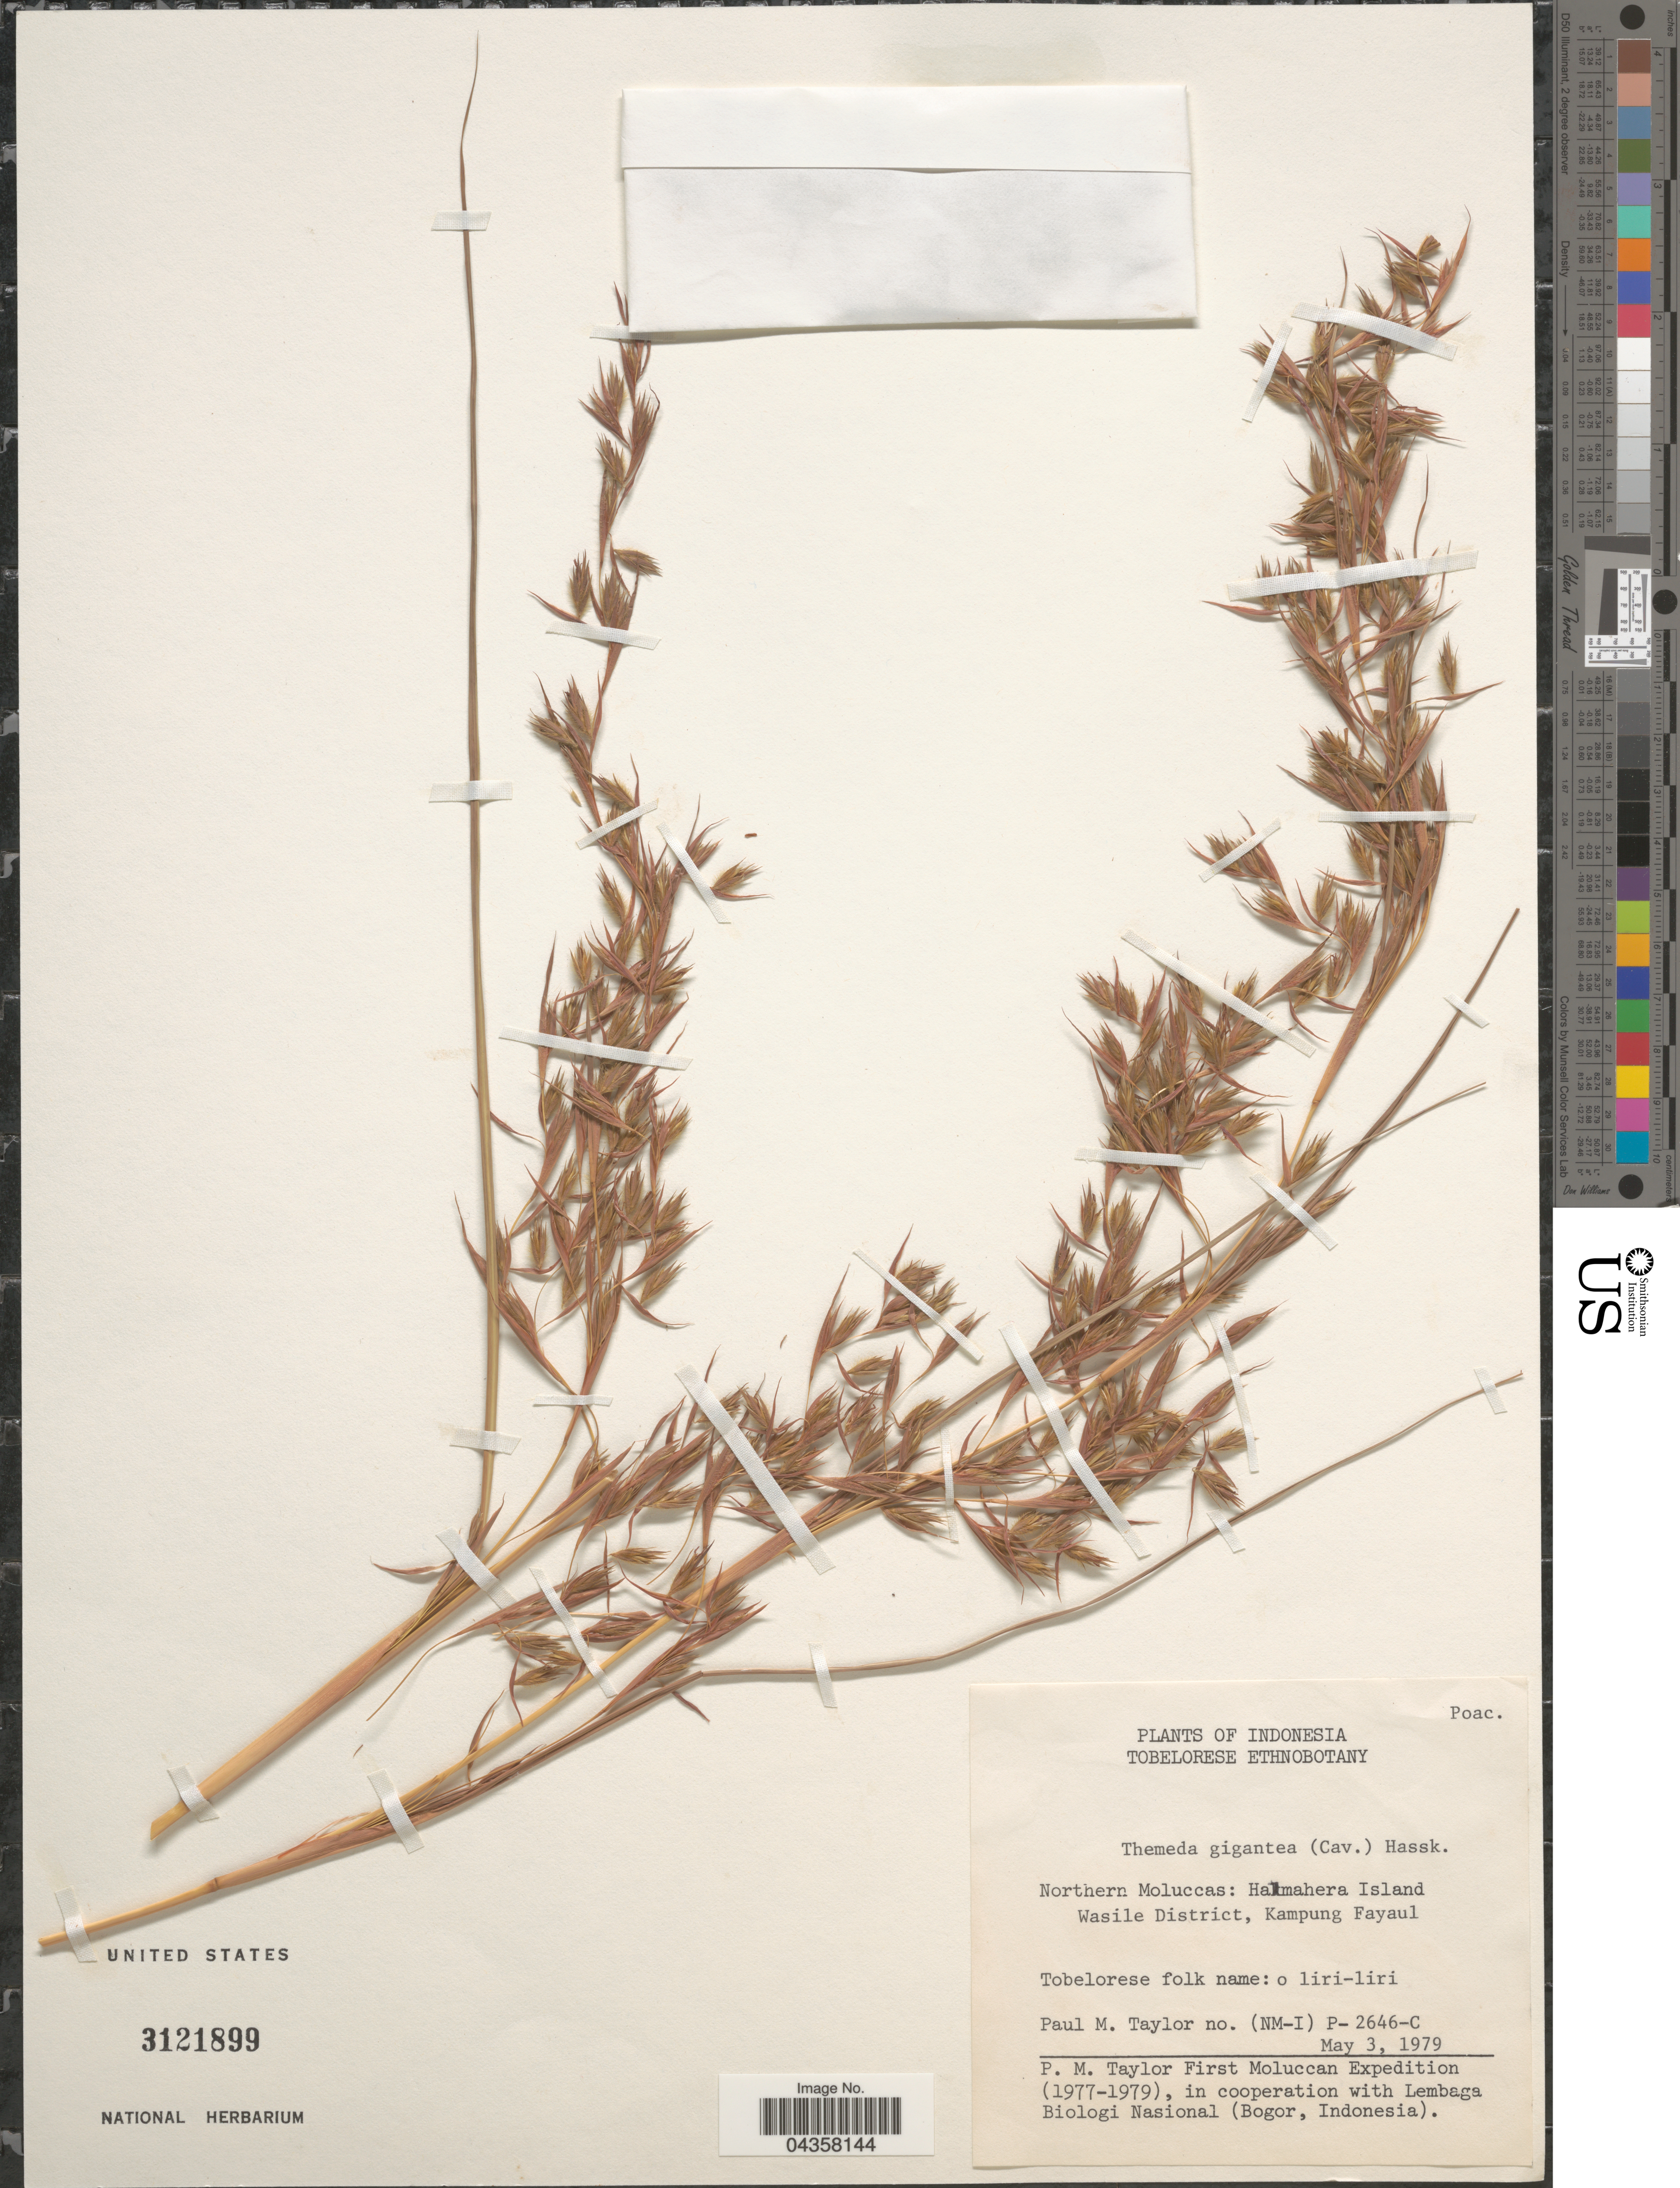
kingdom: Plantae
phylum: Tracheophyta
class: Liliopsida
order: Poales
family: Poaceae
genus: Themeda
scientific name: Themeda gigantea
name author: Hack.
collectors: P. M. Taylor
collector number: (NM-I) P-2646-C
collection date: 1979-05-03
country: Indonesia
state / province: Maluku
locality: Northern Moluccas: Halmahera Island Wasile District, Kampung Fayaul. First Moluccan Expedition (1977-1979).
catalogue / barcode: US 3121899